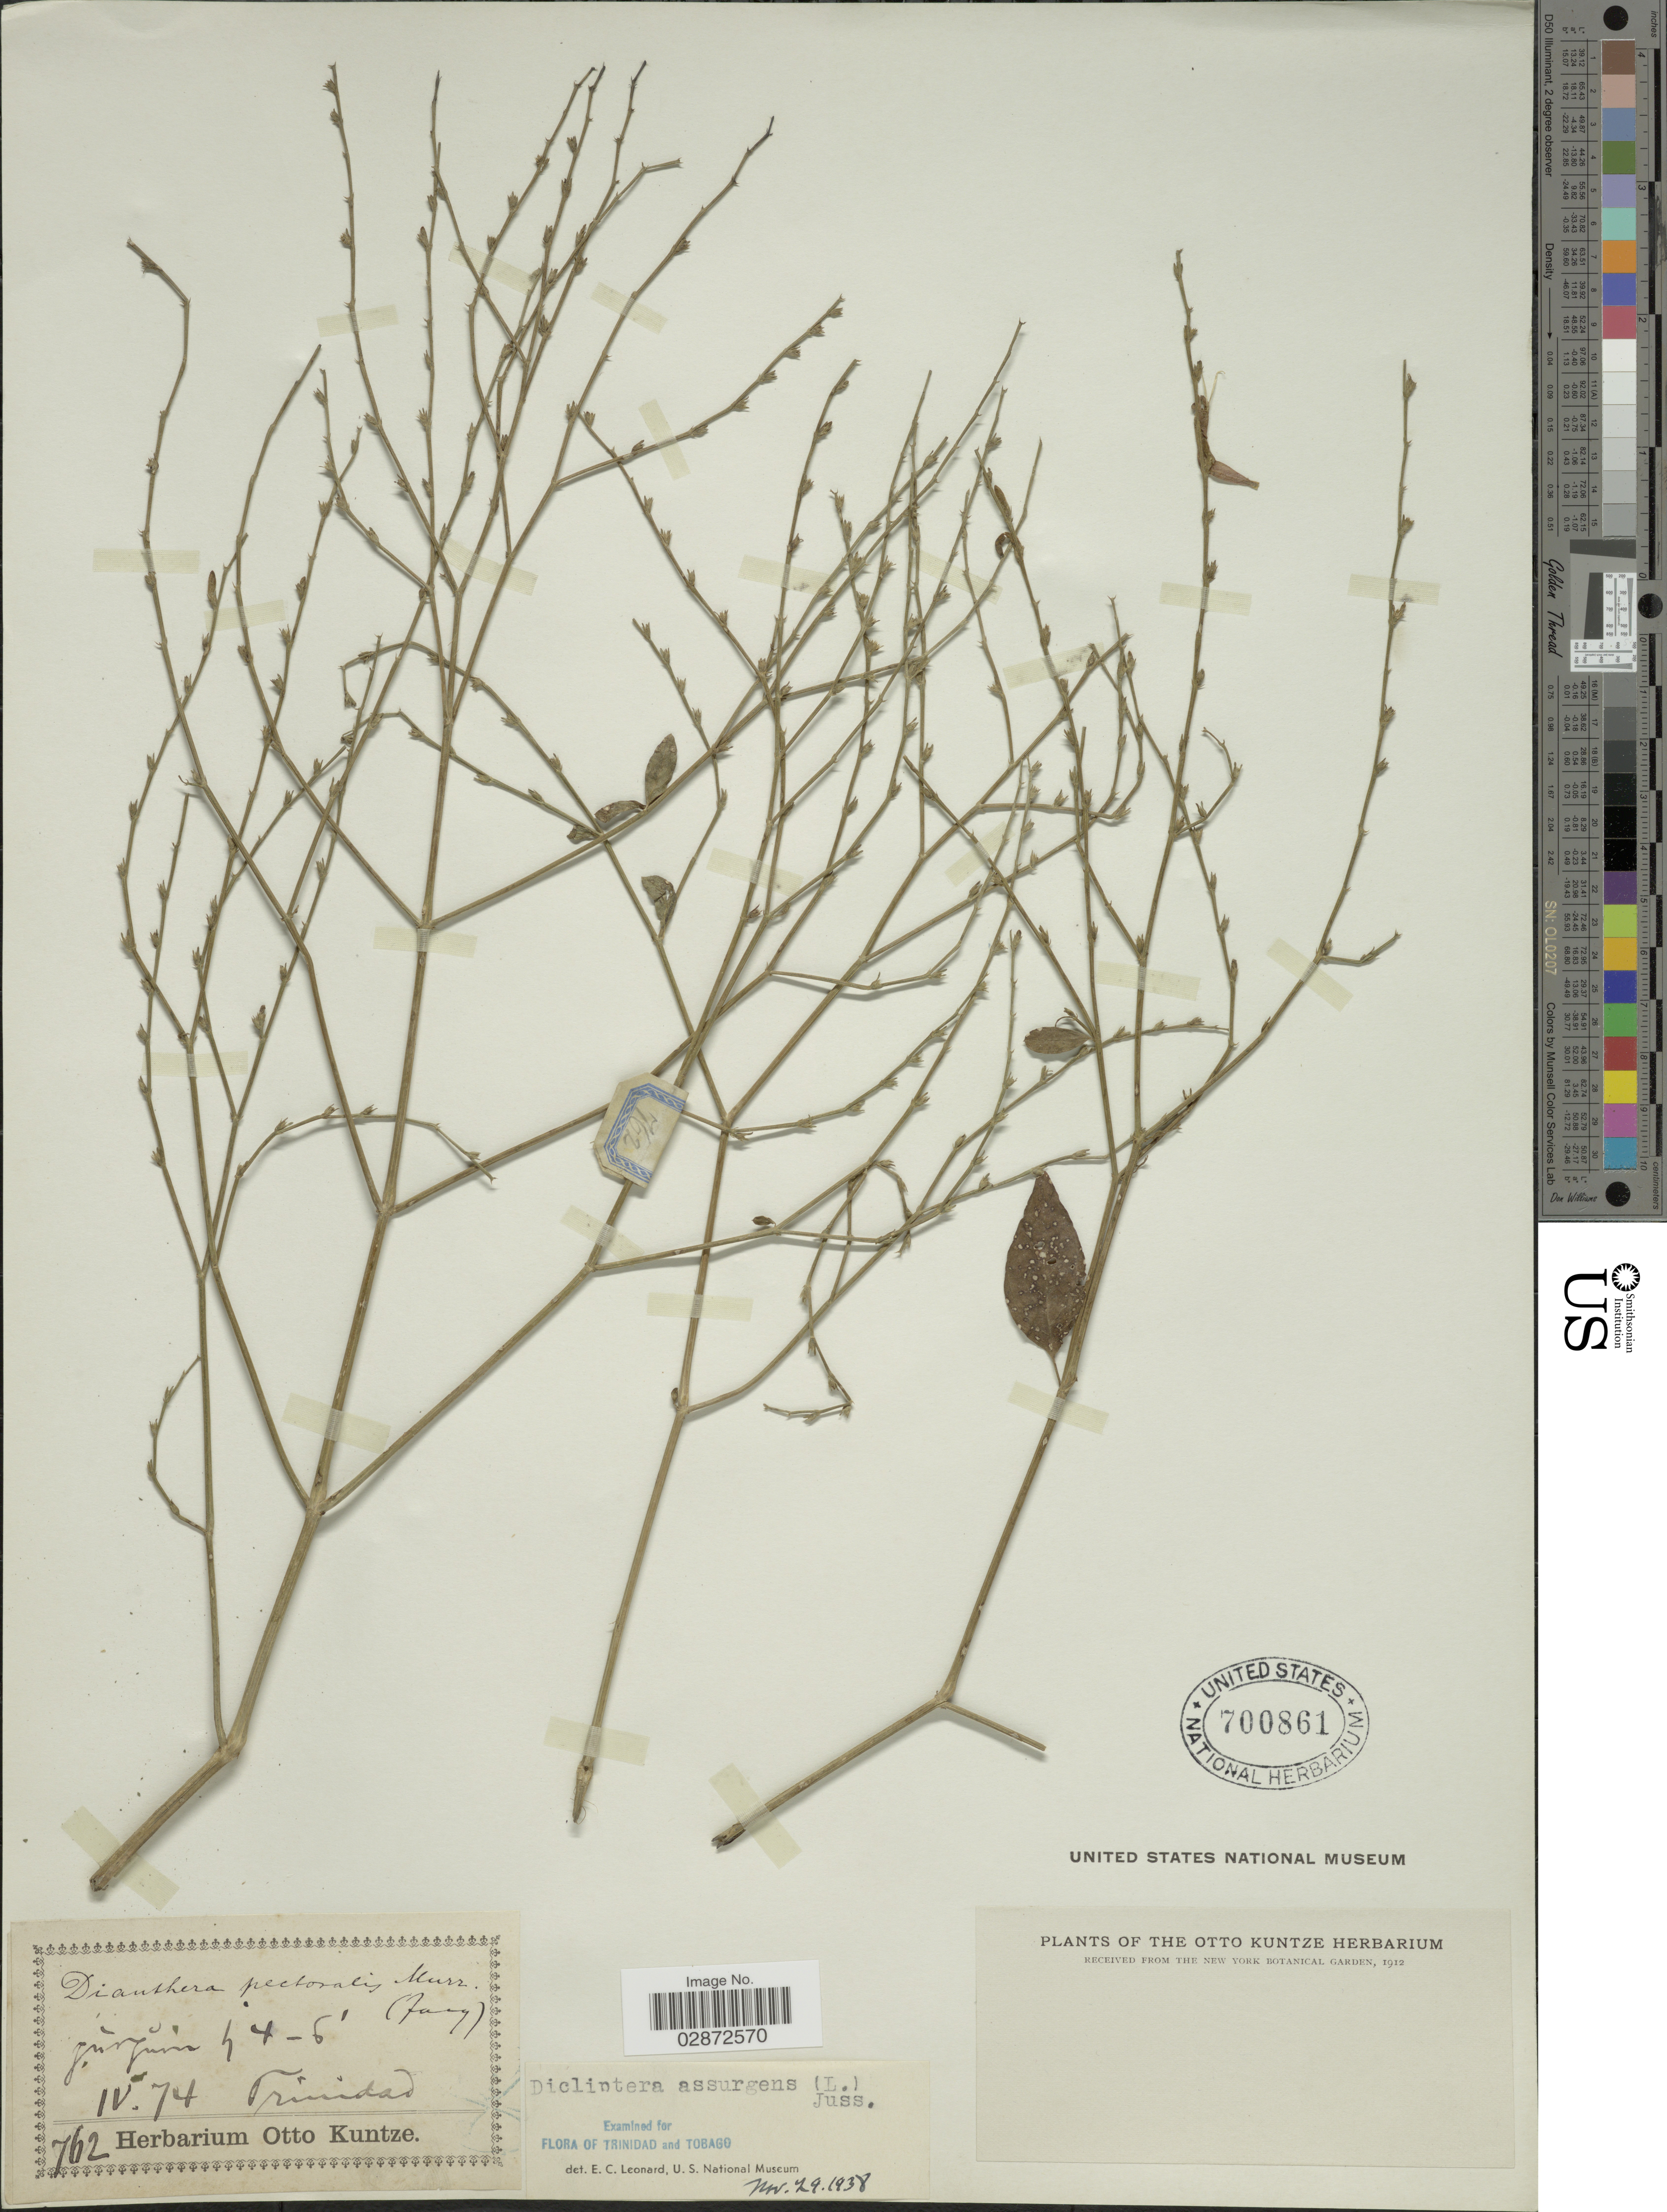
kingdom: Plantae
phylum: Tracheophyta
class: Magnoliopsida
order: Lamiales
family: Acanthaceae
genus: Dicliptera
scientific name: Dicliptera vahliana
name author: Nees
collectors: ex herb. Otto Kuntze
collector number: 762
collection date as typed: Transcribed d/m/y: /4/74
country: Trinidad and Tobago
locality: Trinidad. [illegible text].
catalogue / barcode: US 700861